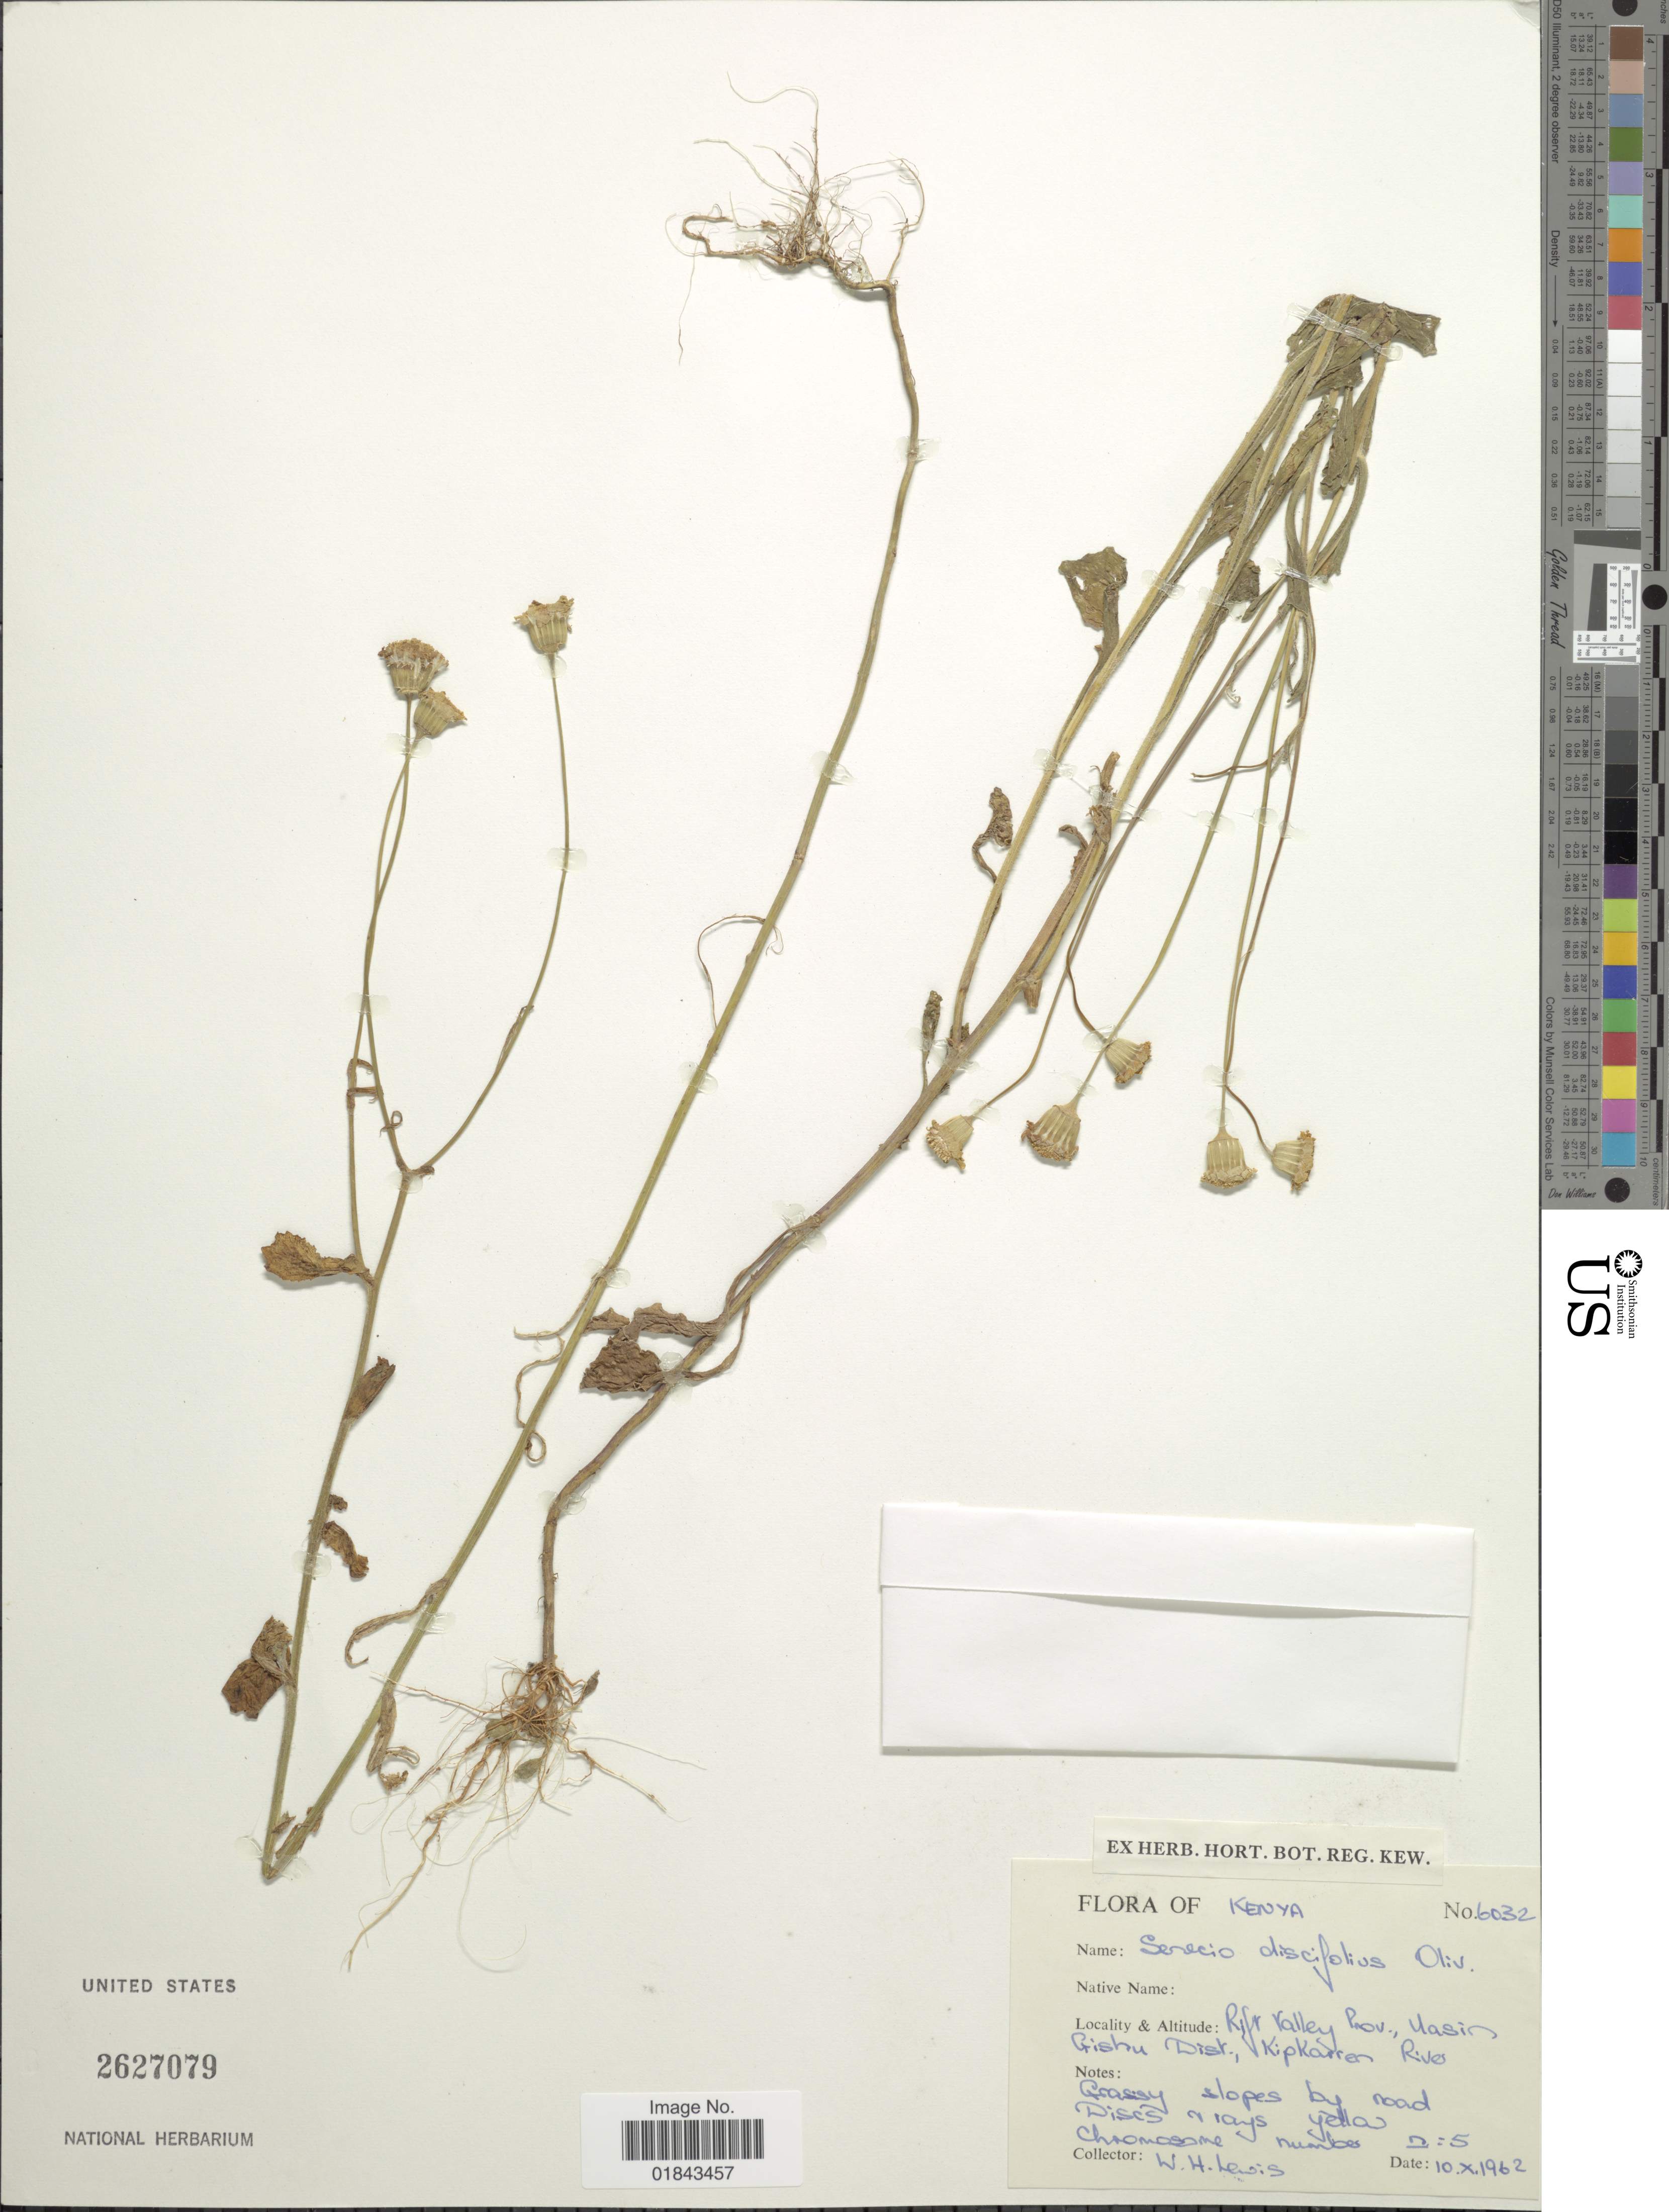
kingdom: Plantae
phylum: Tracheophyta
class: Magnoliopsida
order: Asterales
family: Asteraceae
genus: Emilia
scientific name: Emilia discifolia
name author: (Oliv.) C. Jeffrey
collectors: W. H. Lewis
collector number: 6032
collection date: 1962-10-10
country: Kenya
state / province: Uasin Gishu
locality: Uasin Gishu Dist., KipKarron Rivo, grassy slopes by road.8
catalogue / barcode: US 2627079